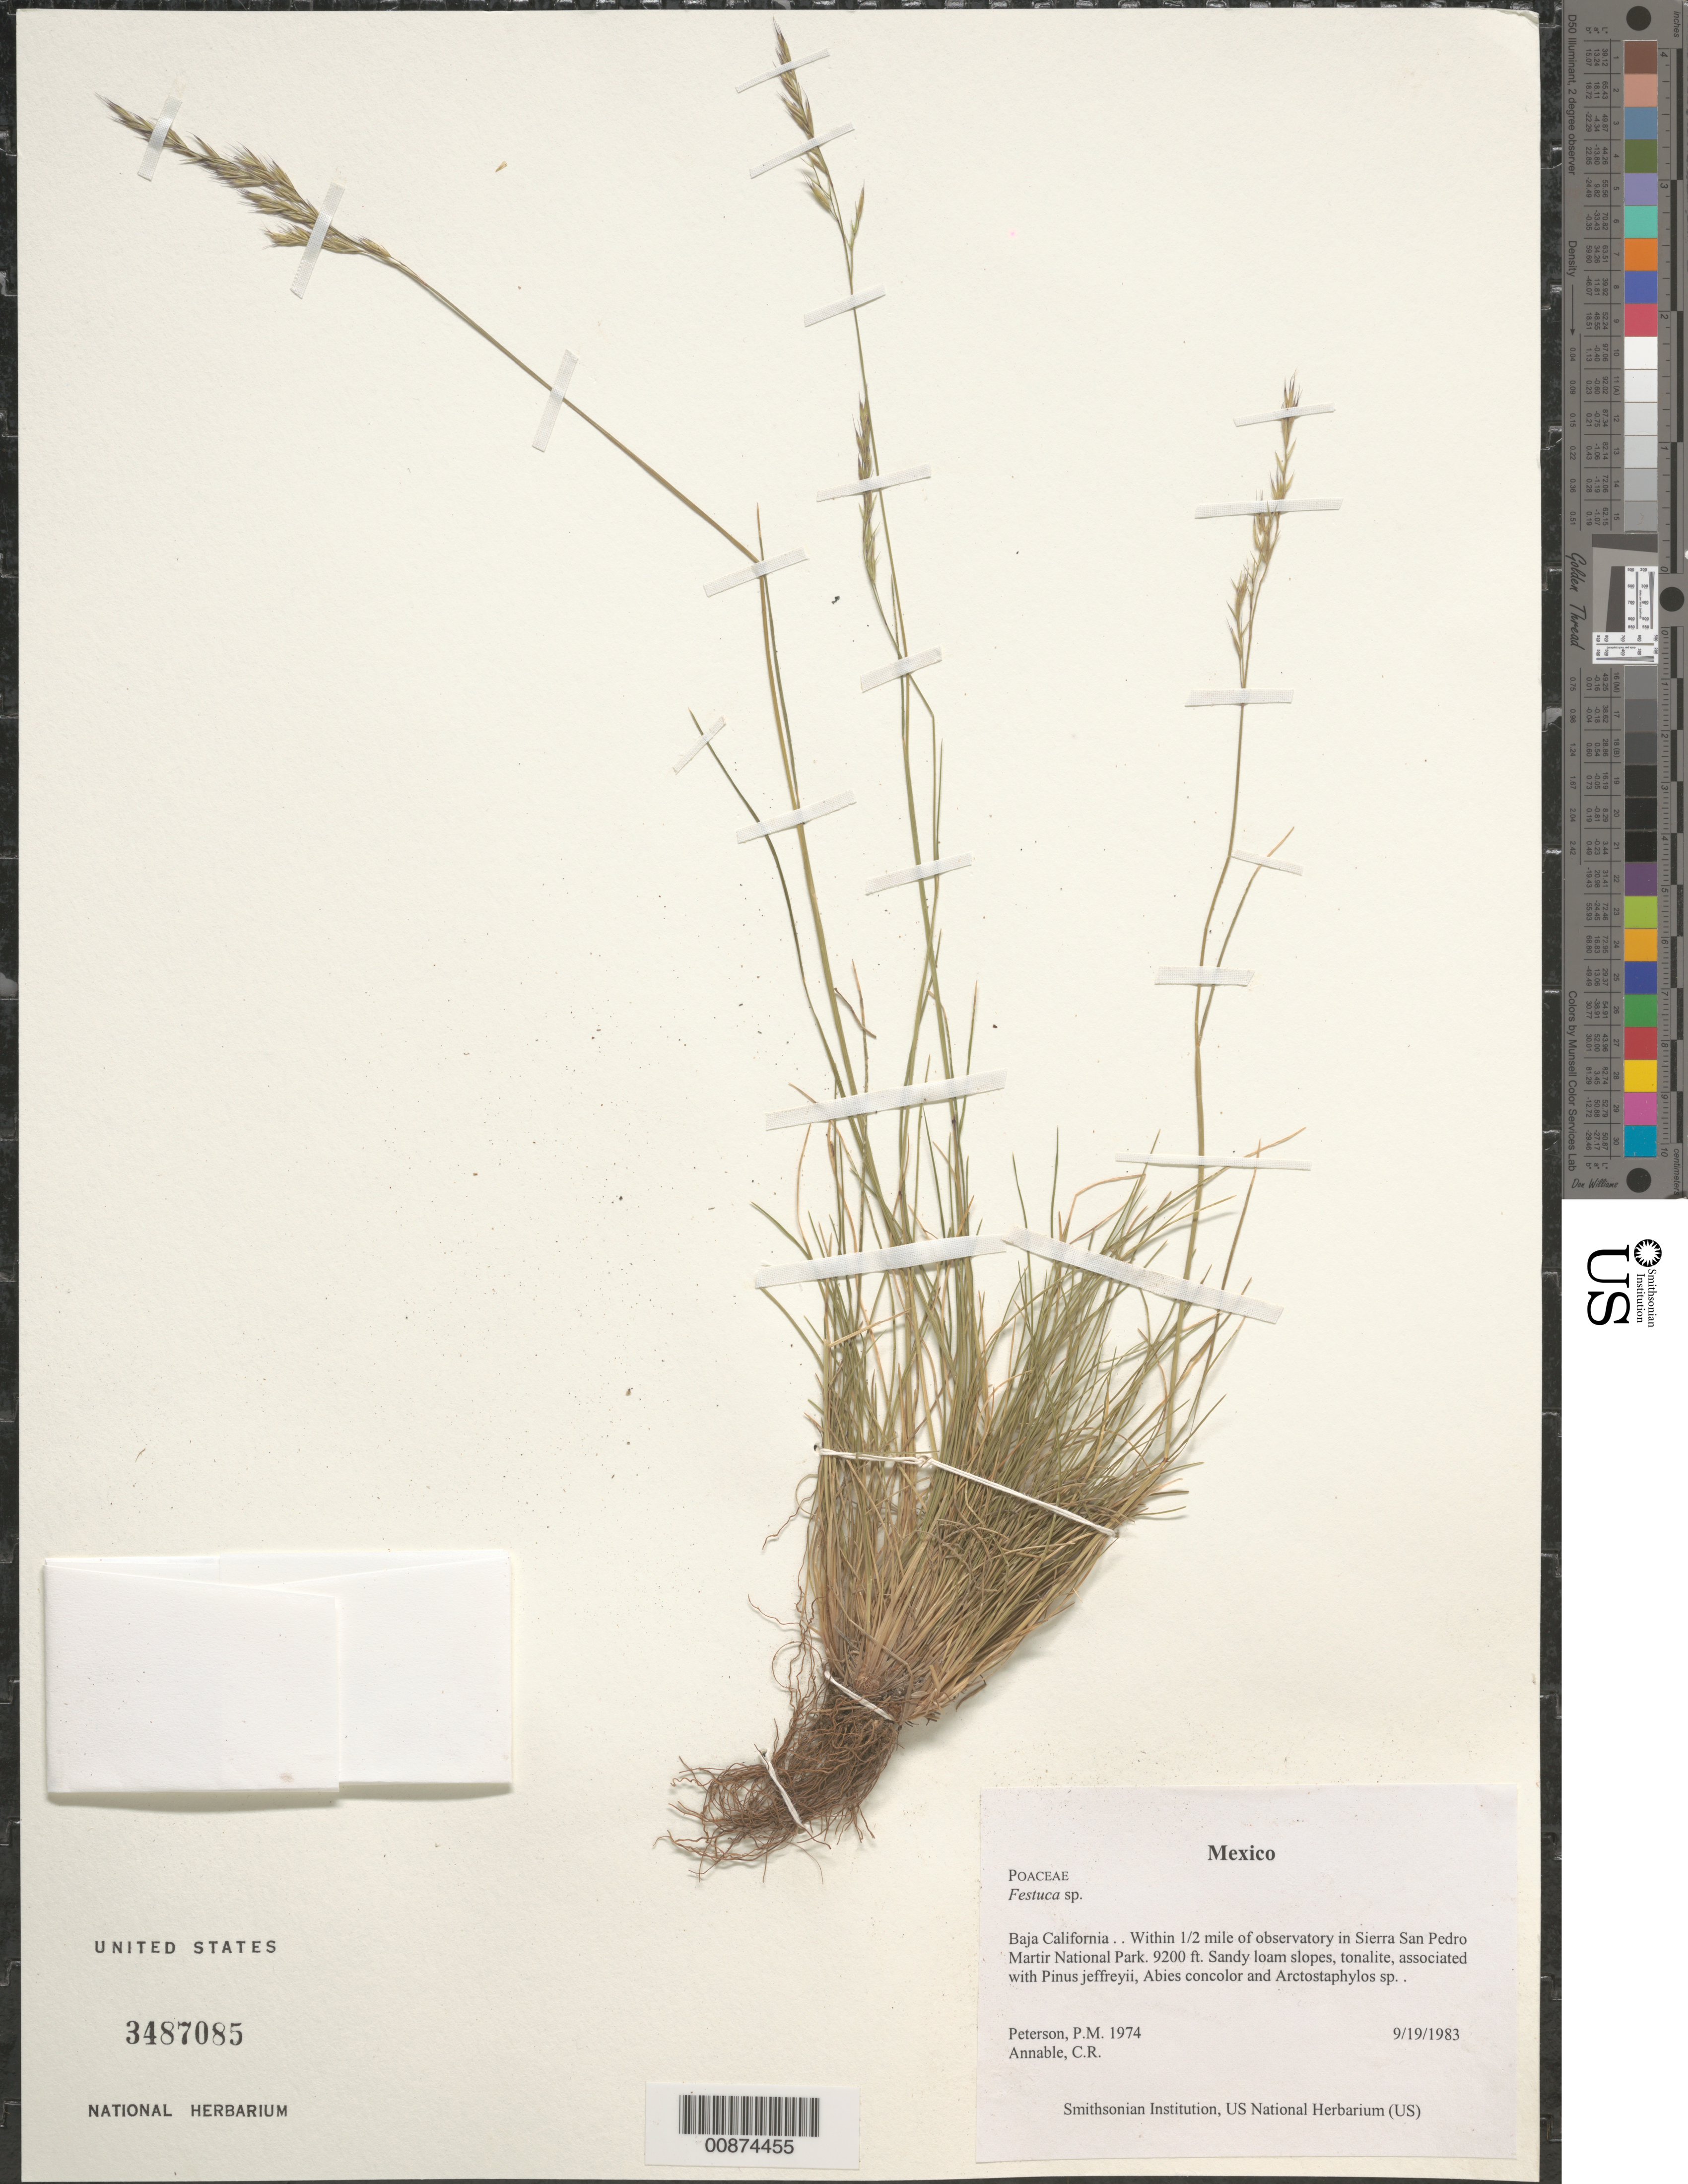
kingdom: Plantae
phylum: Tracheophyta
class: Liliopsida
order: Poales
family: Poaceae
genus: Festuca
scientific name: Festuca sp.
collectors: P. M. Peterson & C. R. Annable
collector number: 01974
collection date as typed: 19 Sep 1983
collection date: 1983-09-19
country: Mexico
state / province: Baja California Norte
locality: Within 1/2 mile of observatory in Sierra San Pedro Martir National Park.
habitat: Sandy loam slopes, tonalite, associated with Pinus jeffreyii, Abies concolor and Arctostaphylos sp.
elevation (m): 9200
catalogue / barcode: US 3487085